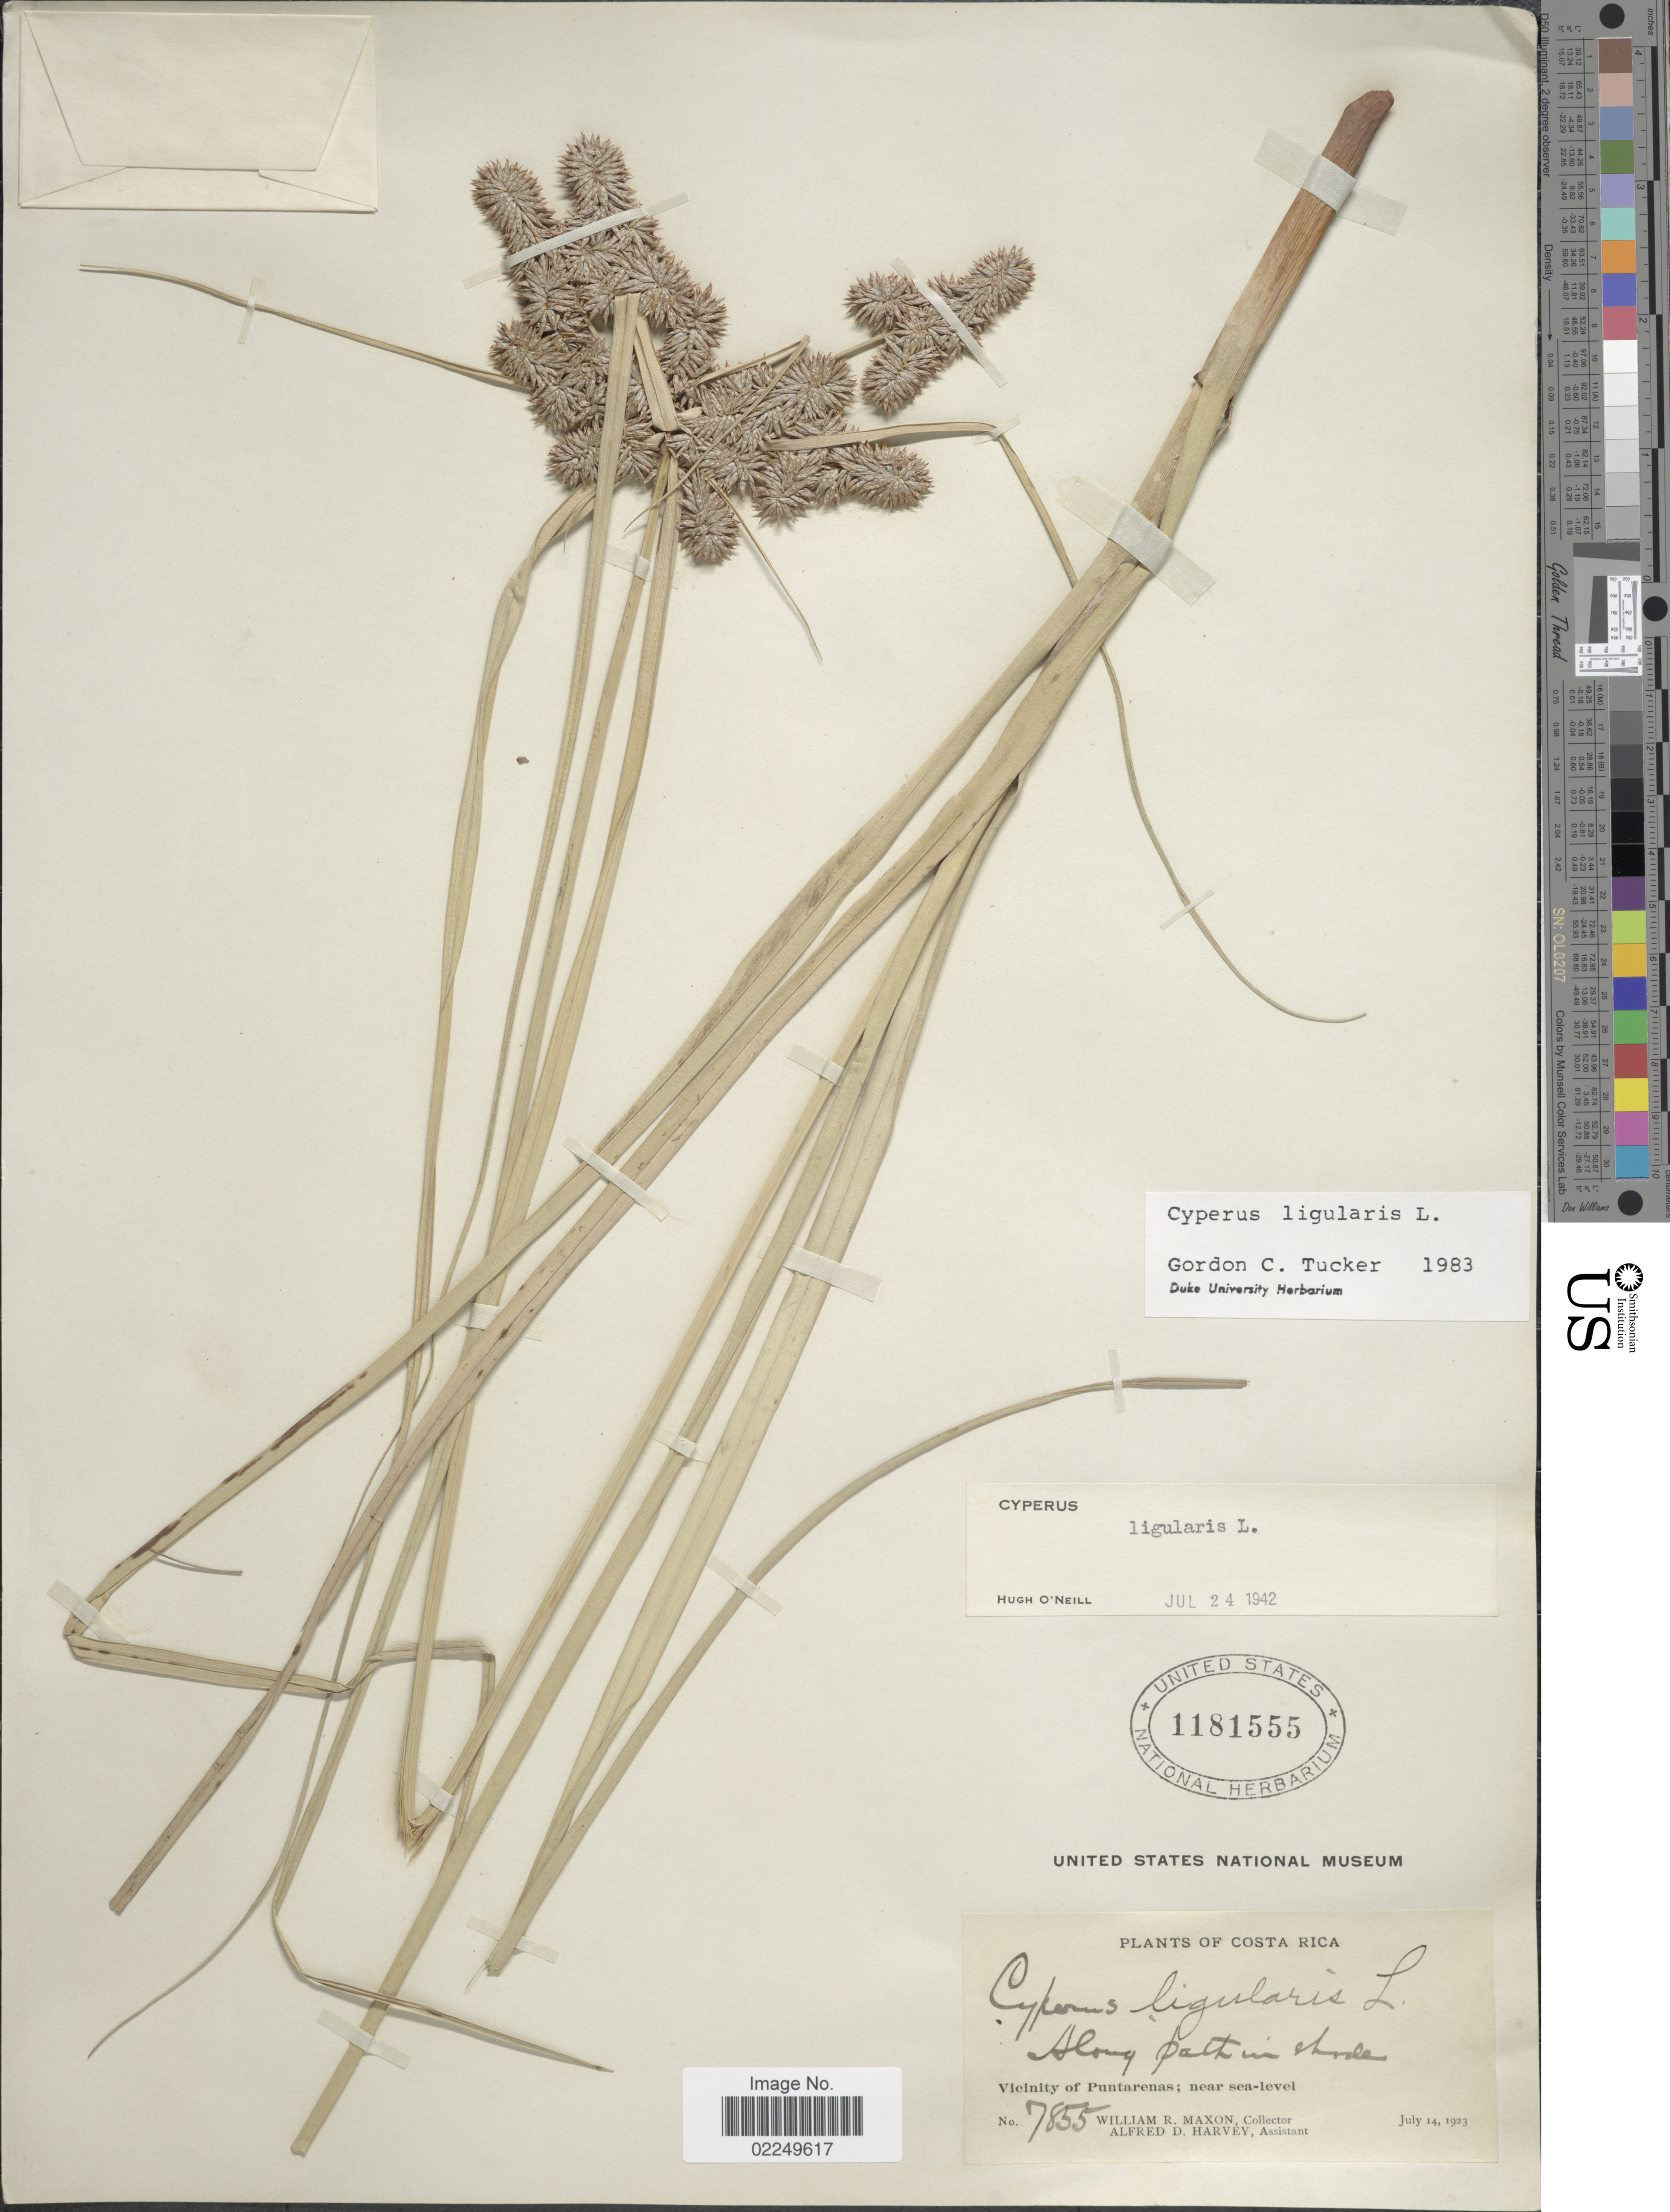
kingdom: Plantae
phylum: Tracheophyta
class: Liliopsida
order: Poales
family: Cyperaceae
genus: Cyperus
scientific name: Cyperus ligularis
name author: L.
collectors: W. R. Maxon & A. D. Harvey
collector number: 7855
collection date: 1923-07-14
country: Costa Rica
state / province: Puntarenas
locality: Vicinity of Puntarenas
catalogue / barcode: US 1181555